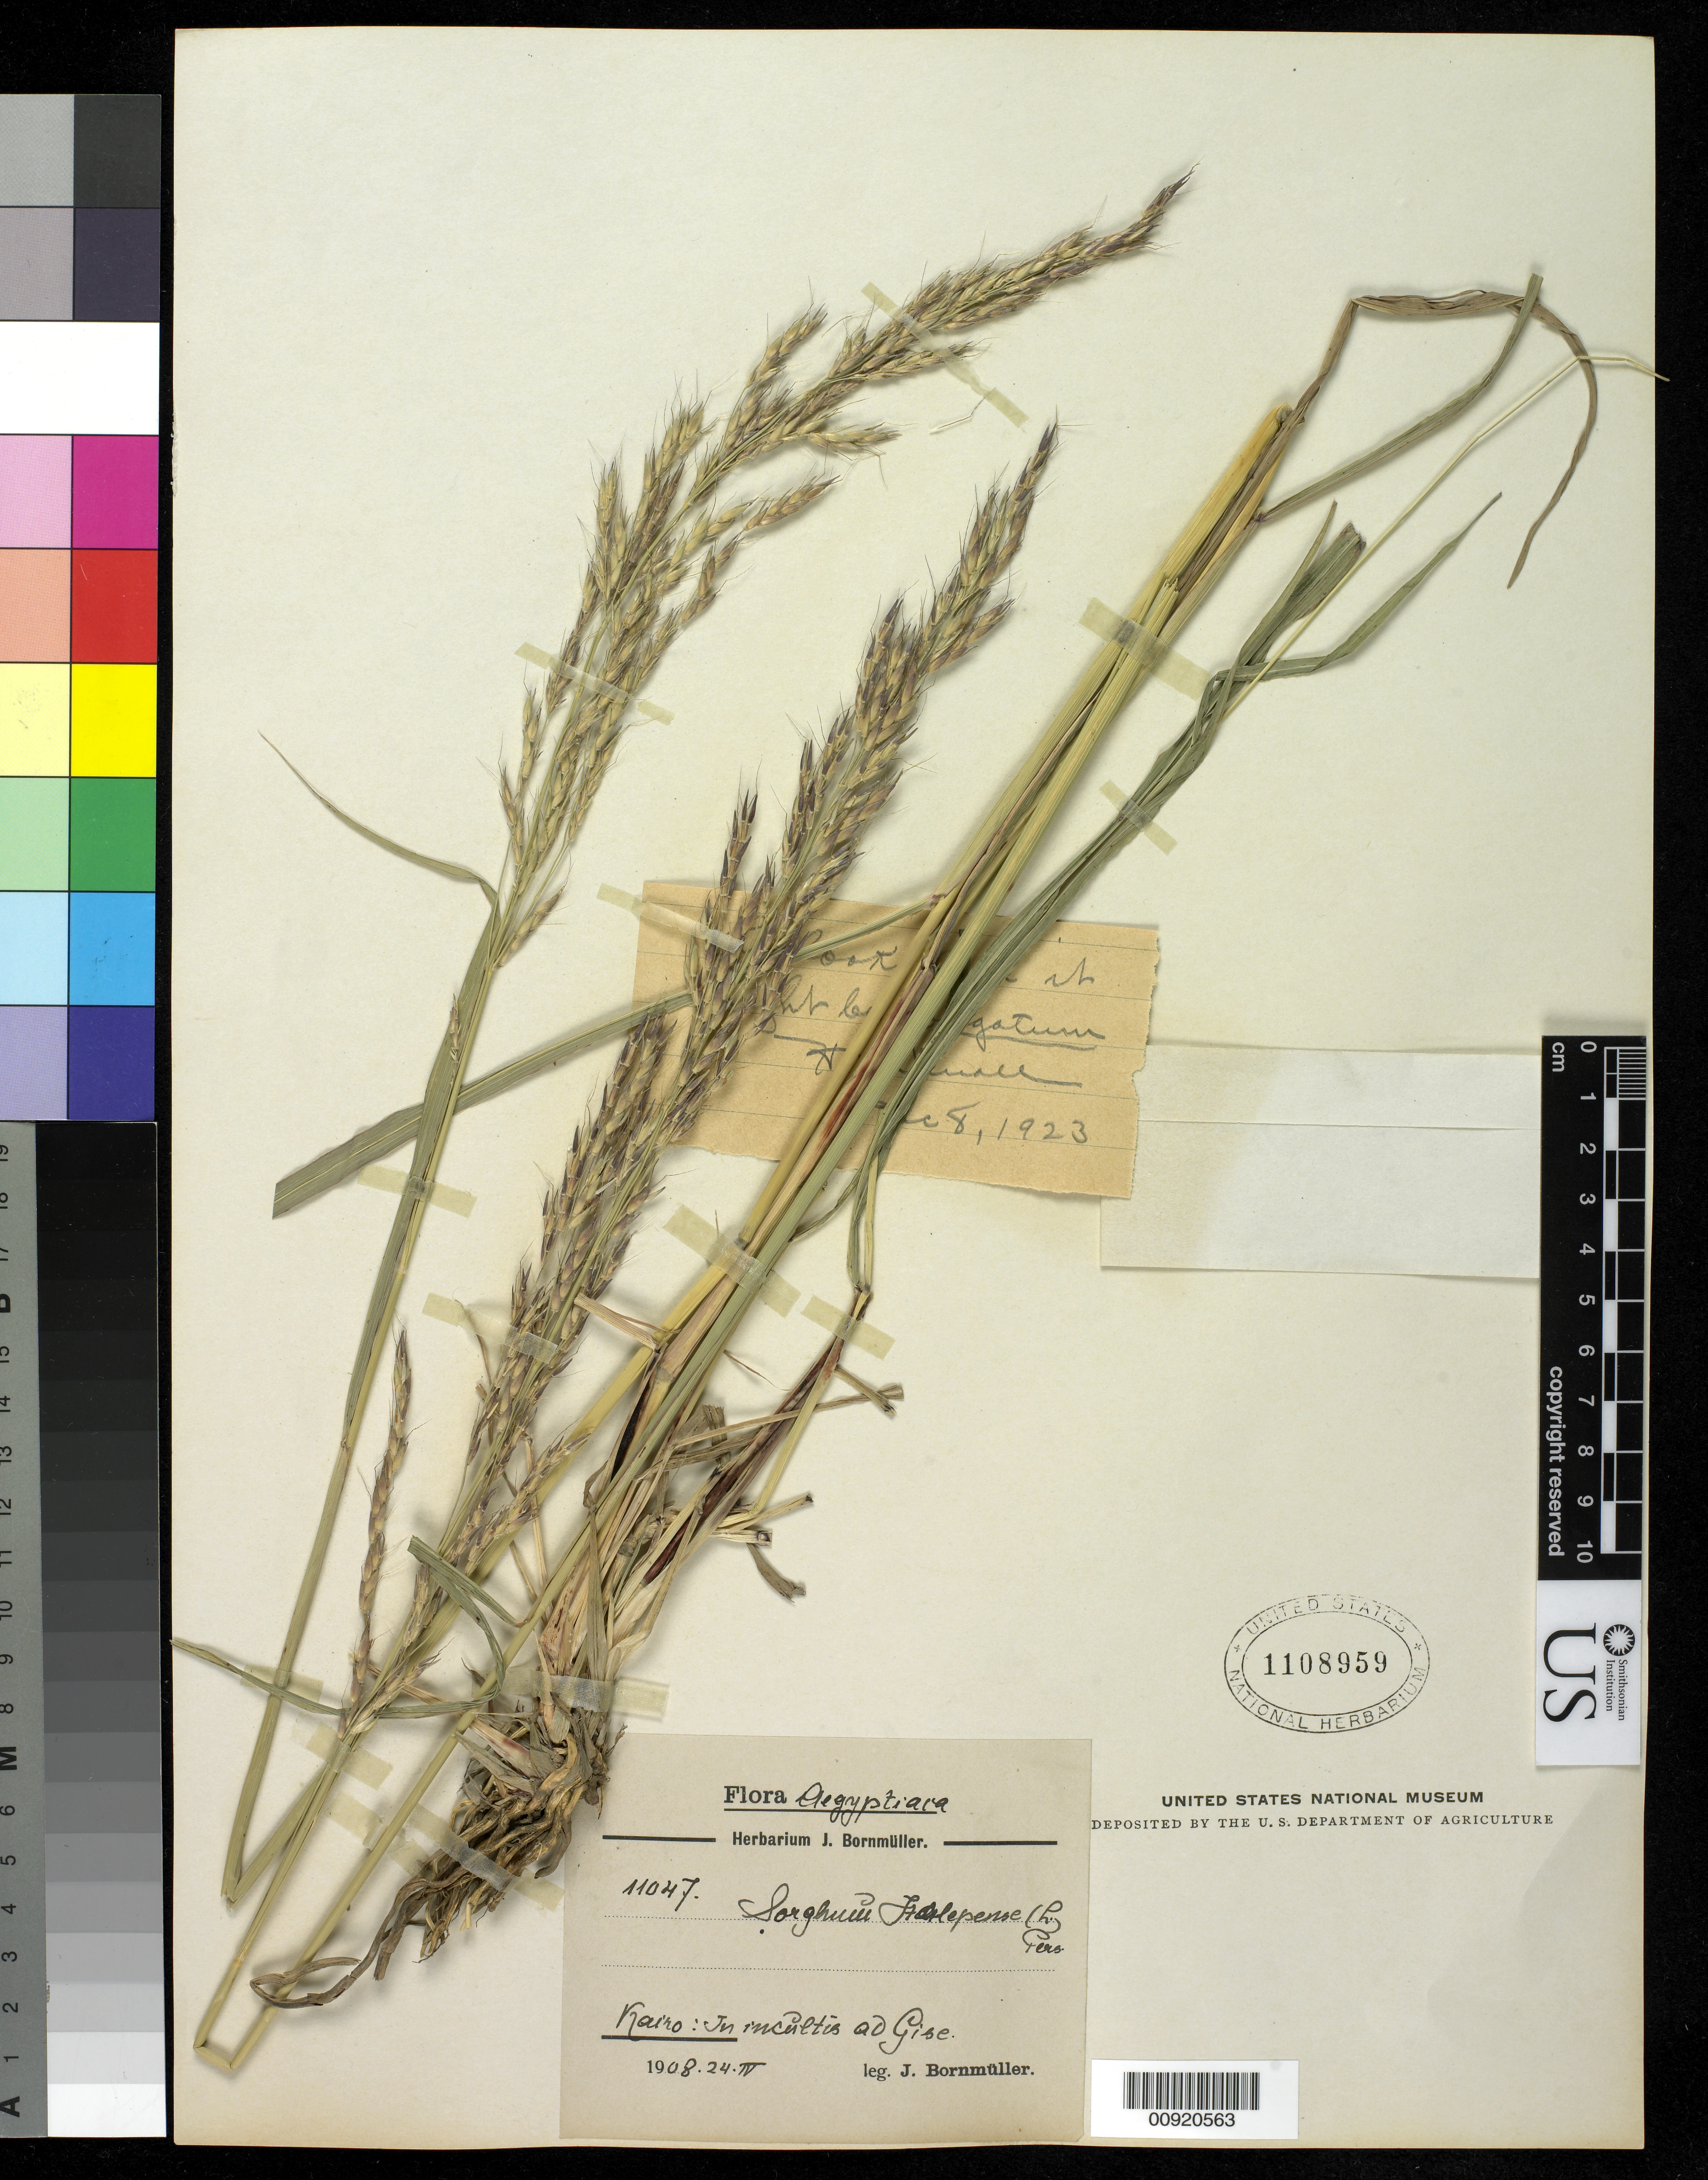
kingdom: Plantae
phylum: Tracheophyta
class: Liliopsida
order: Poales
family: Poaceae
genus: Sorghum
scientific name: Sorghum halepense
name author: (L.) Pers.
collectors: J. Bornmüller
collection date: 1908-04-24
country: Egypt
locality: Kairo, In incultis ad Gise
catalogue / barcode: US 1108959